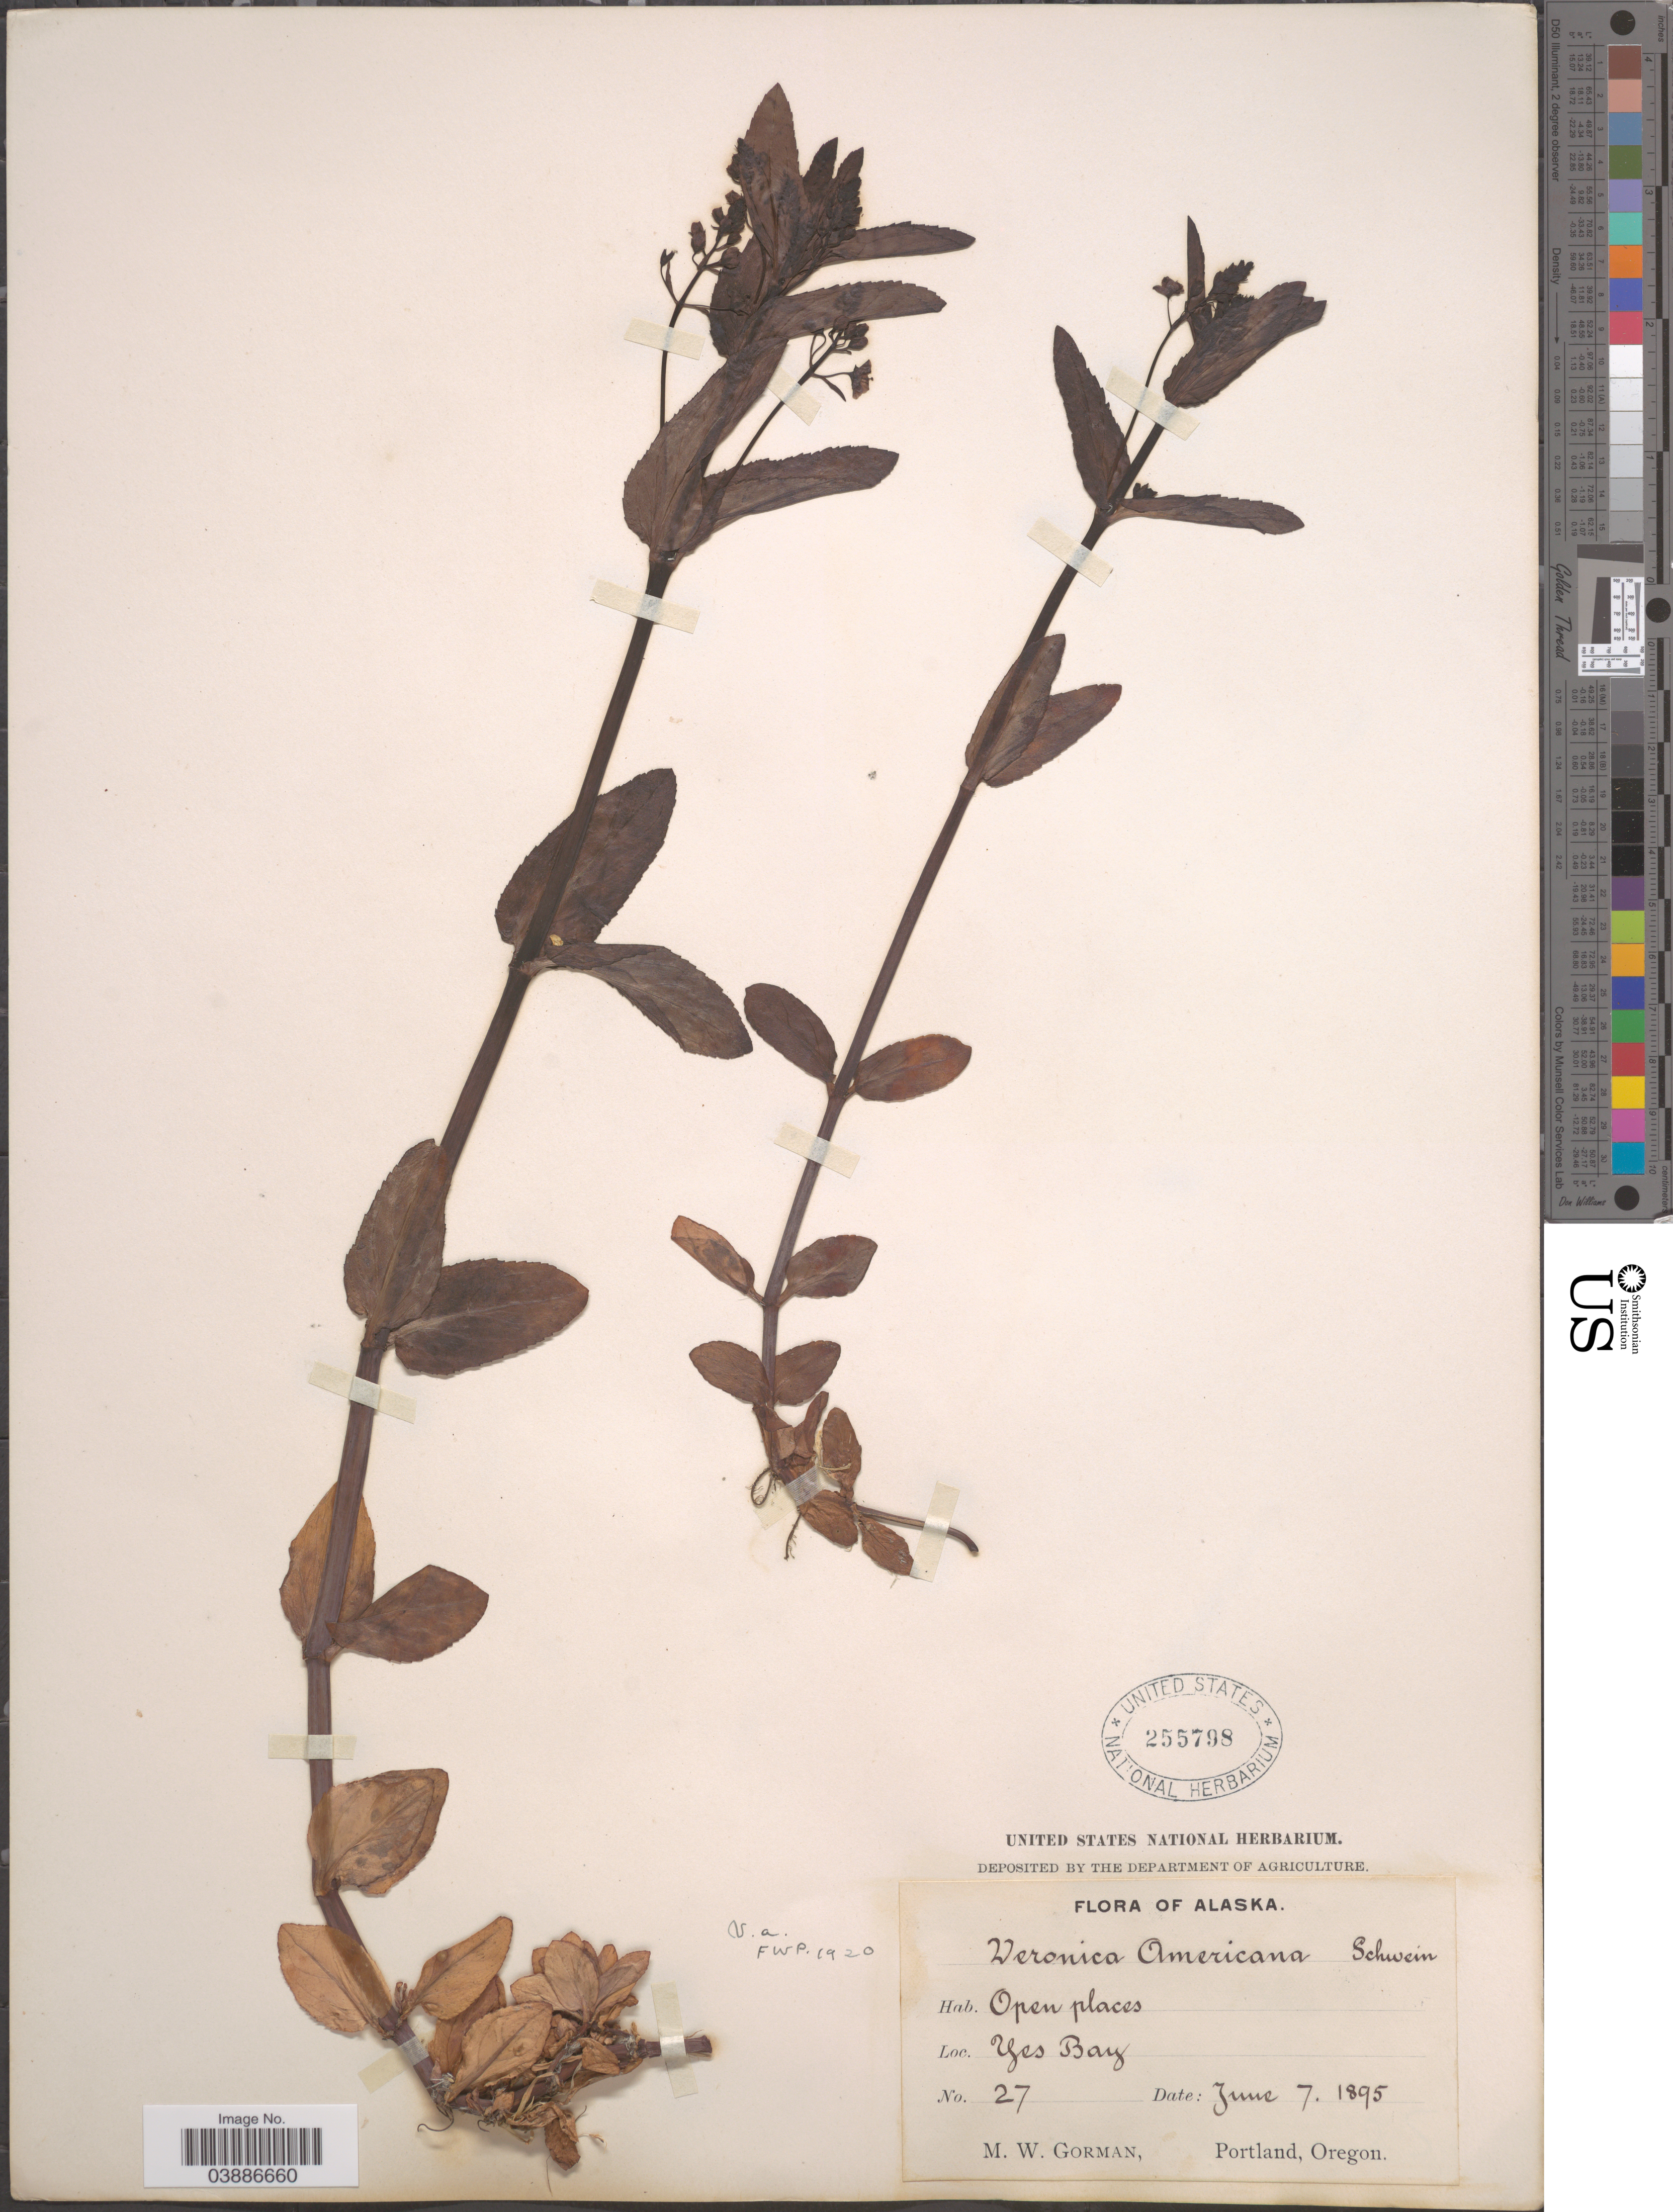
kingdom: Plantae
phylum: Tracheophyta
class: Magnoliopsida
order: Lamiales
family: Plantaginaceae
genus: Veronica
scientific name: Veronica americana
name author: Schwein. ex Benth.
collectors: M. W. Gorman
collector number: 27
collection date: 1895-06-07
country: United States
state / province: Alaska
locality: Yes Bay.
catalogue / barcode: US 255798